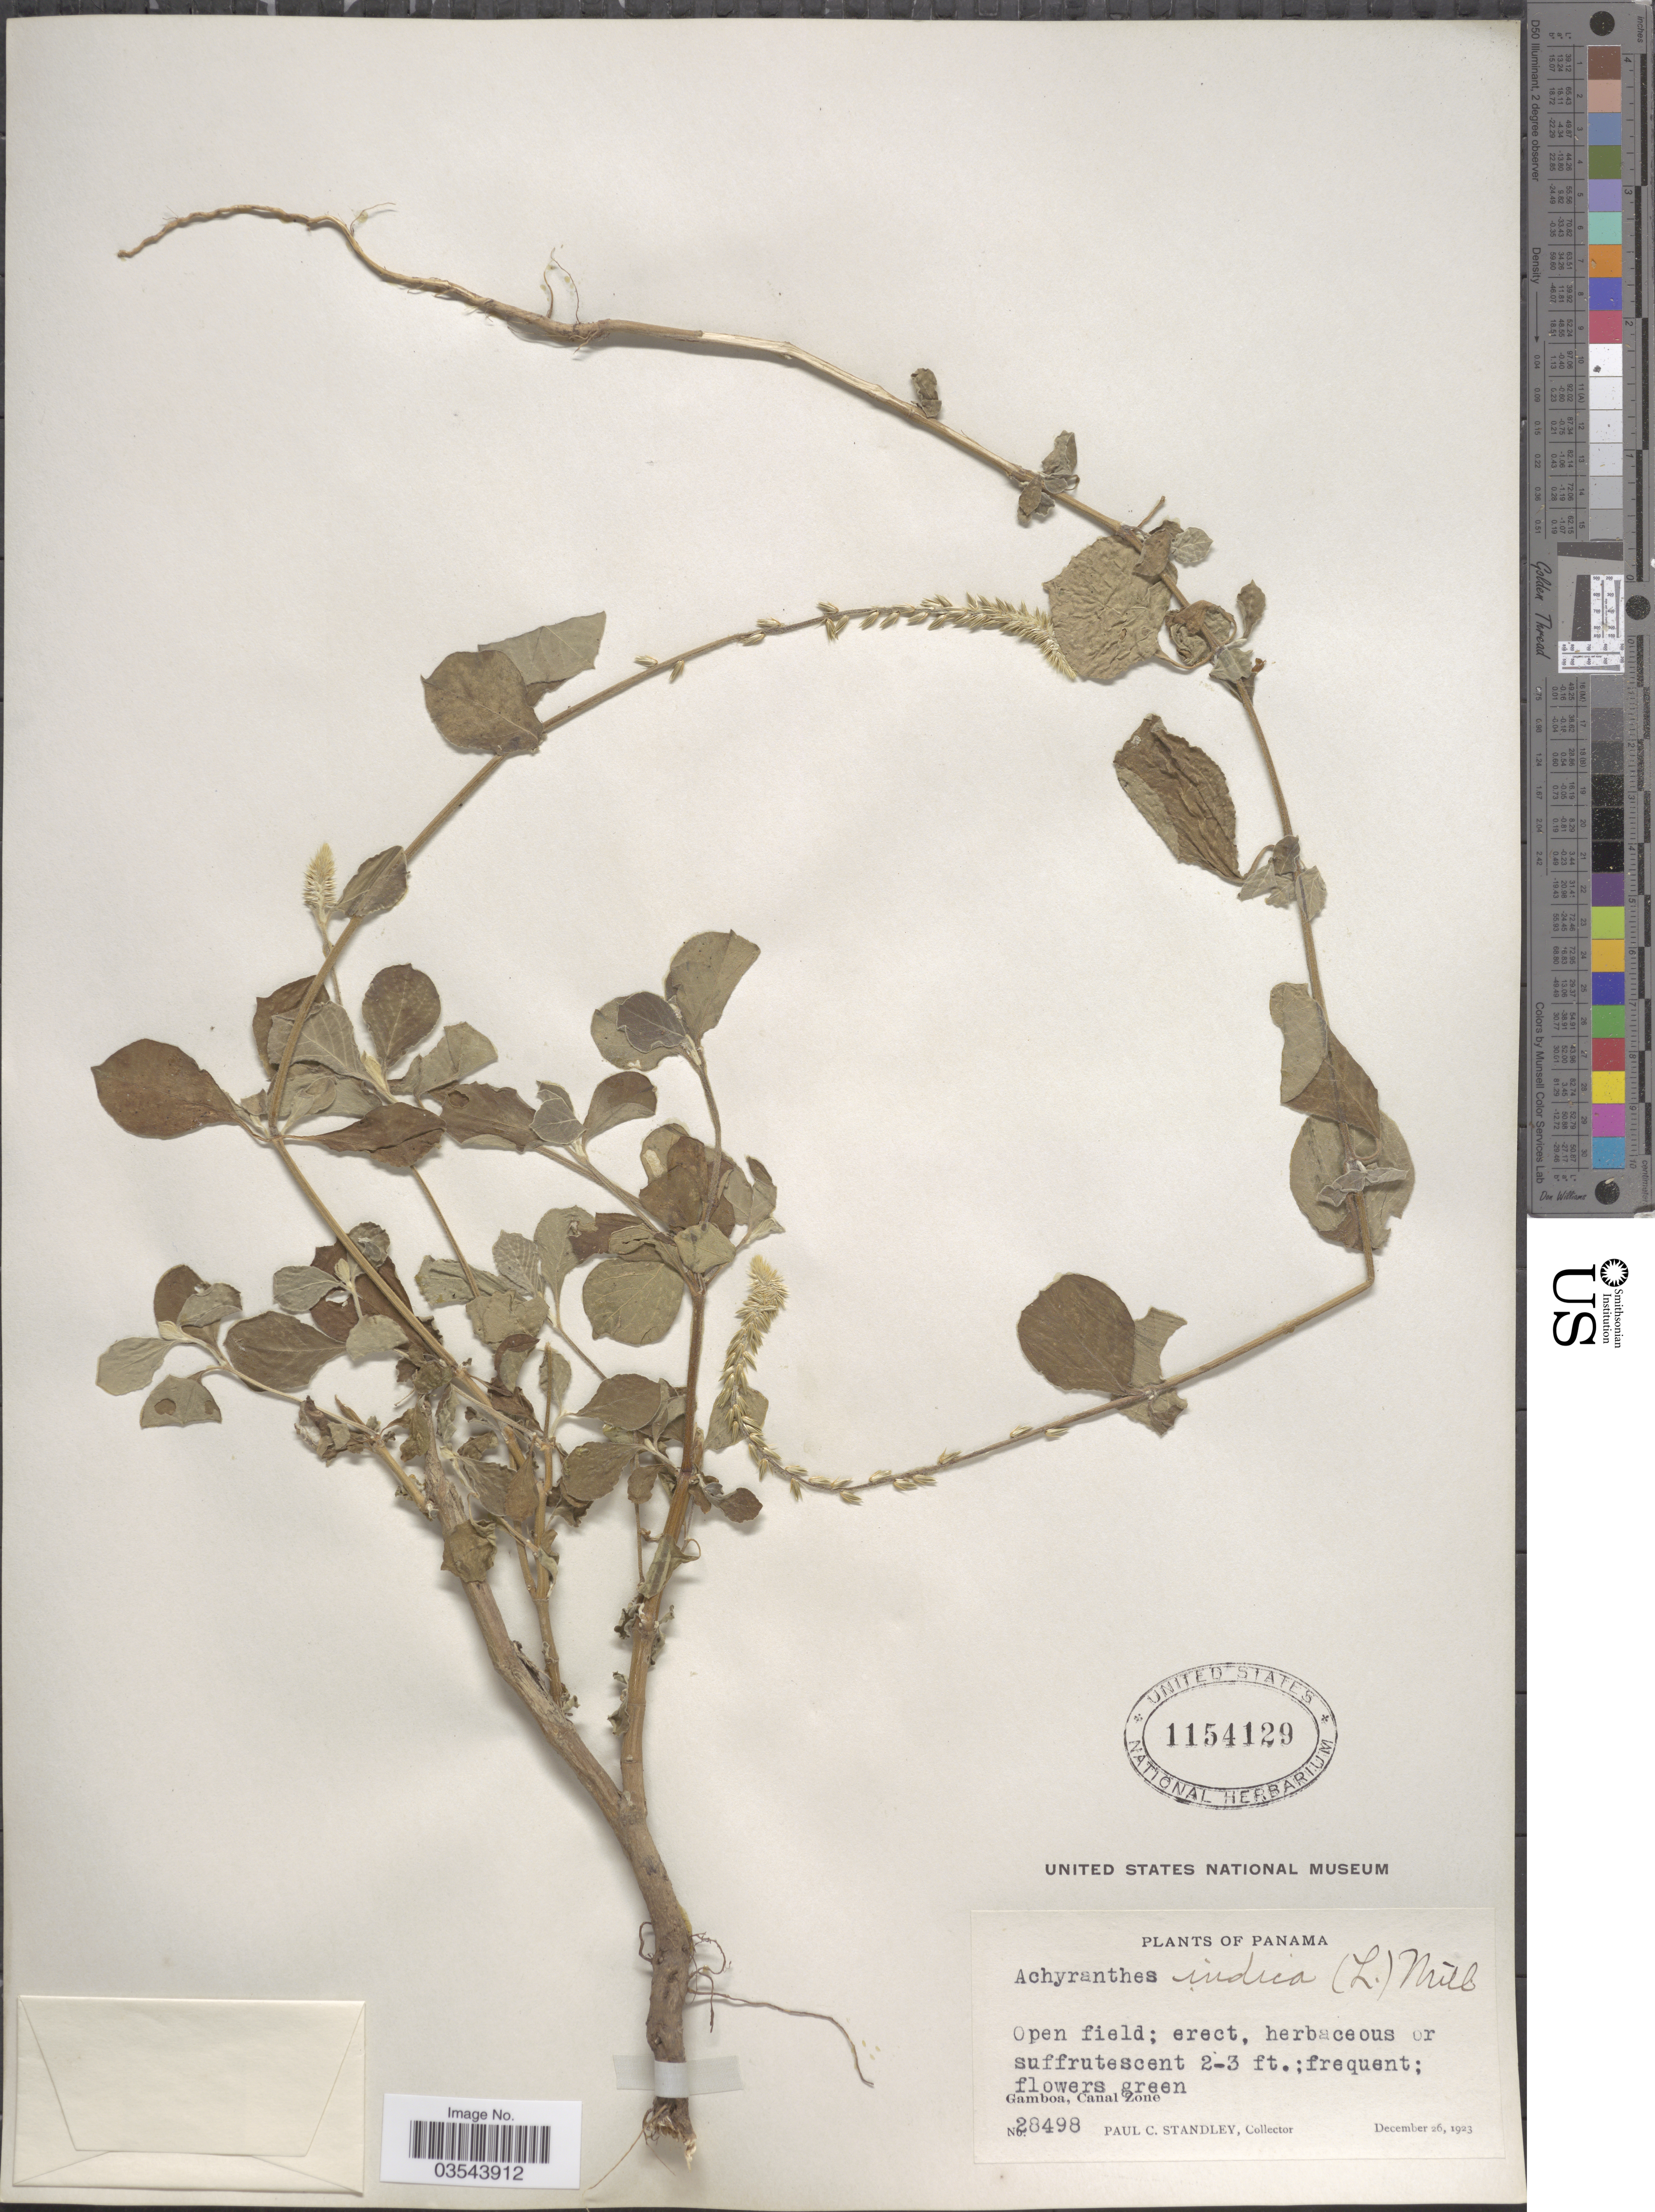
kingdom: Plantae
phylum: Tracheophyta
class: Magnoliopsida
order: Caryophyllales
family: Amaranthaceae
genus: Achyranthes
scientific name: Achyranthes indica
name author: (L.) Mill.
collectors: P. C. Standley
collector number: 28498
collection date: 1923-12-26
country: Panama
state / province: Colón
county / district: Canal Zone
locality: Gamboa, Canal Zone.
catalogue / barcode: US 1154129